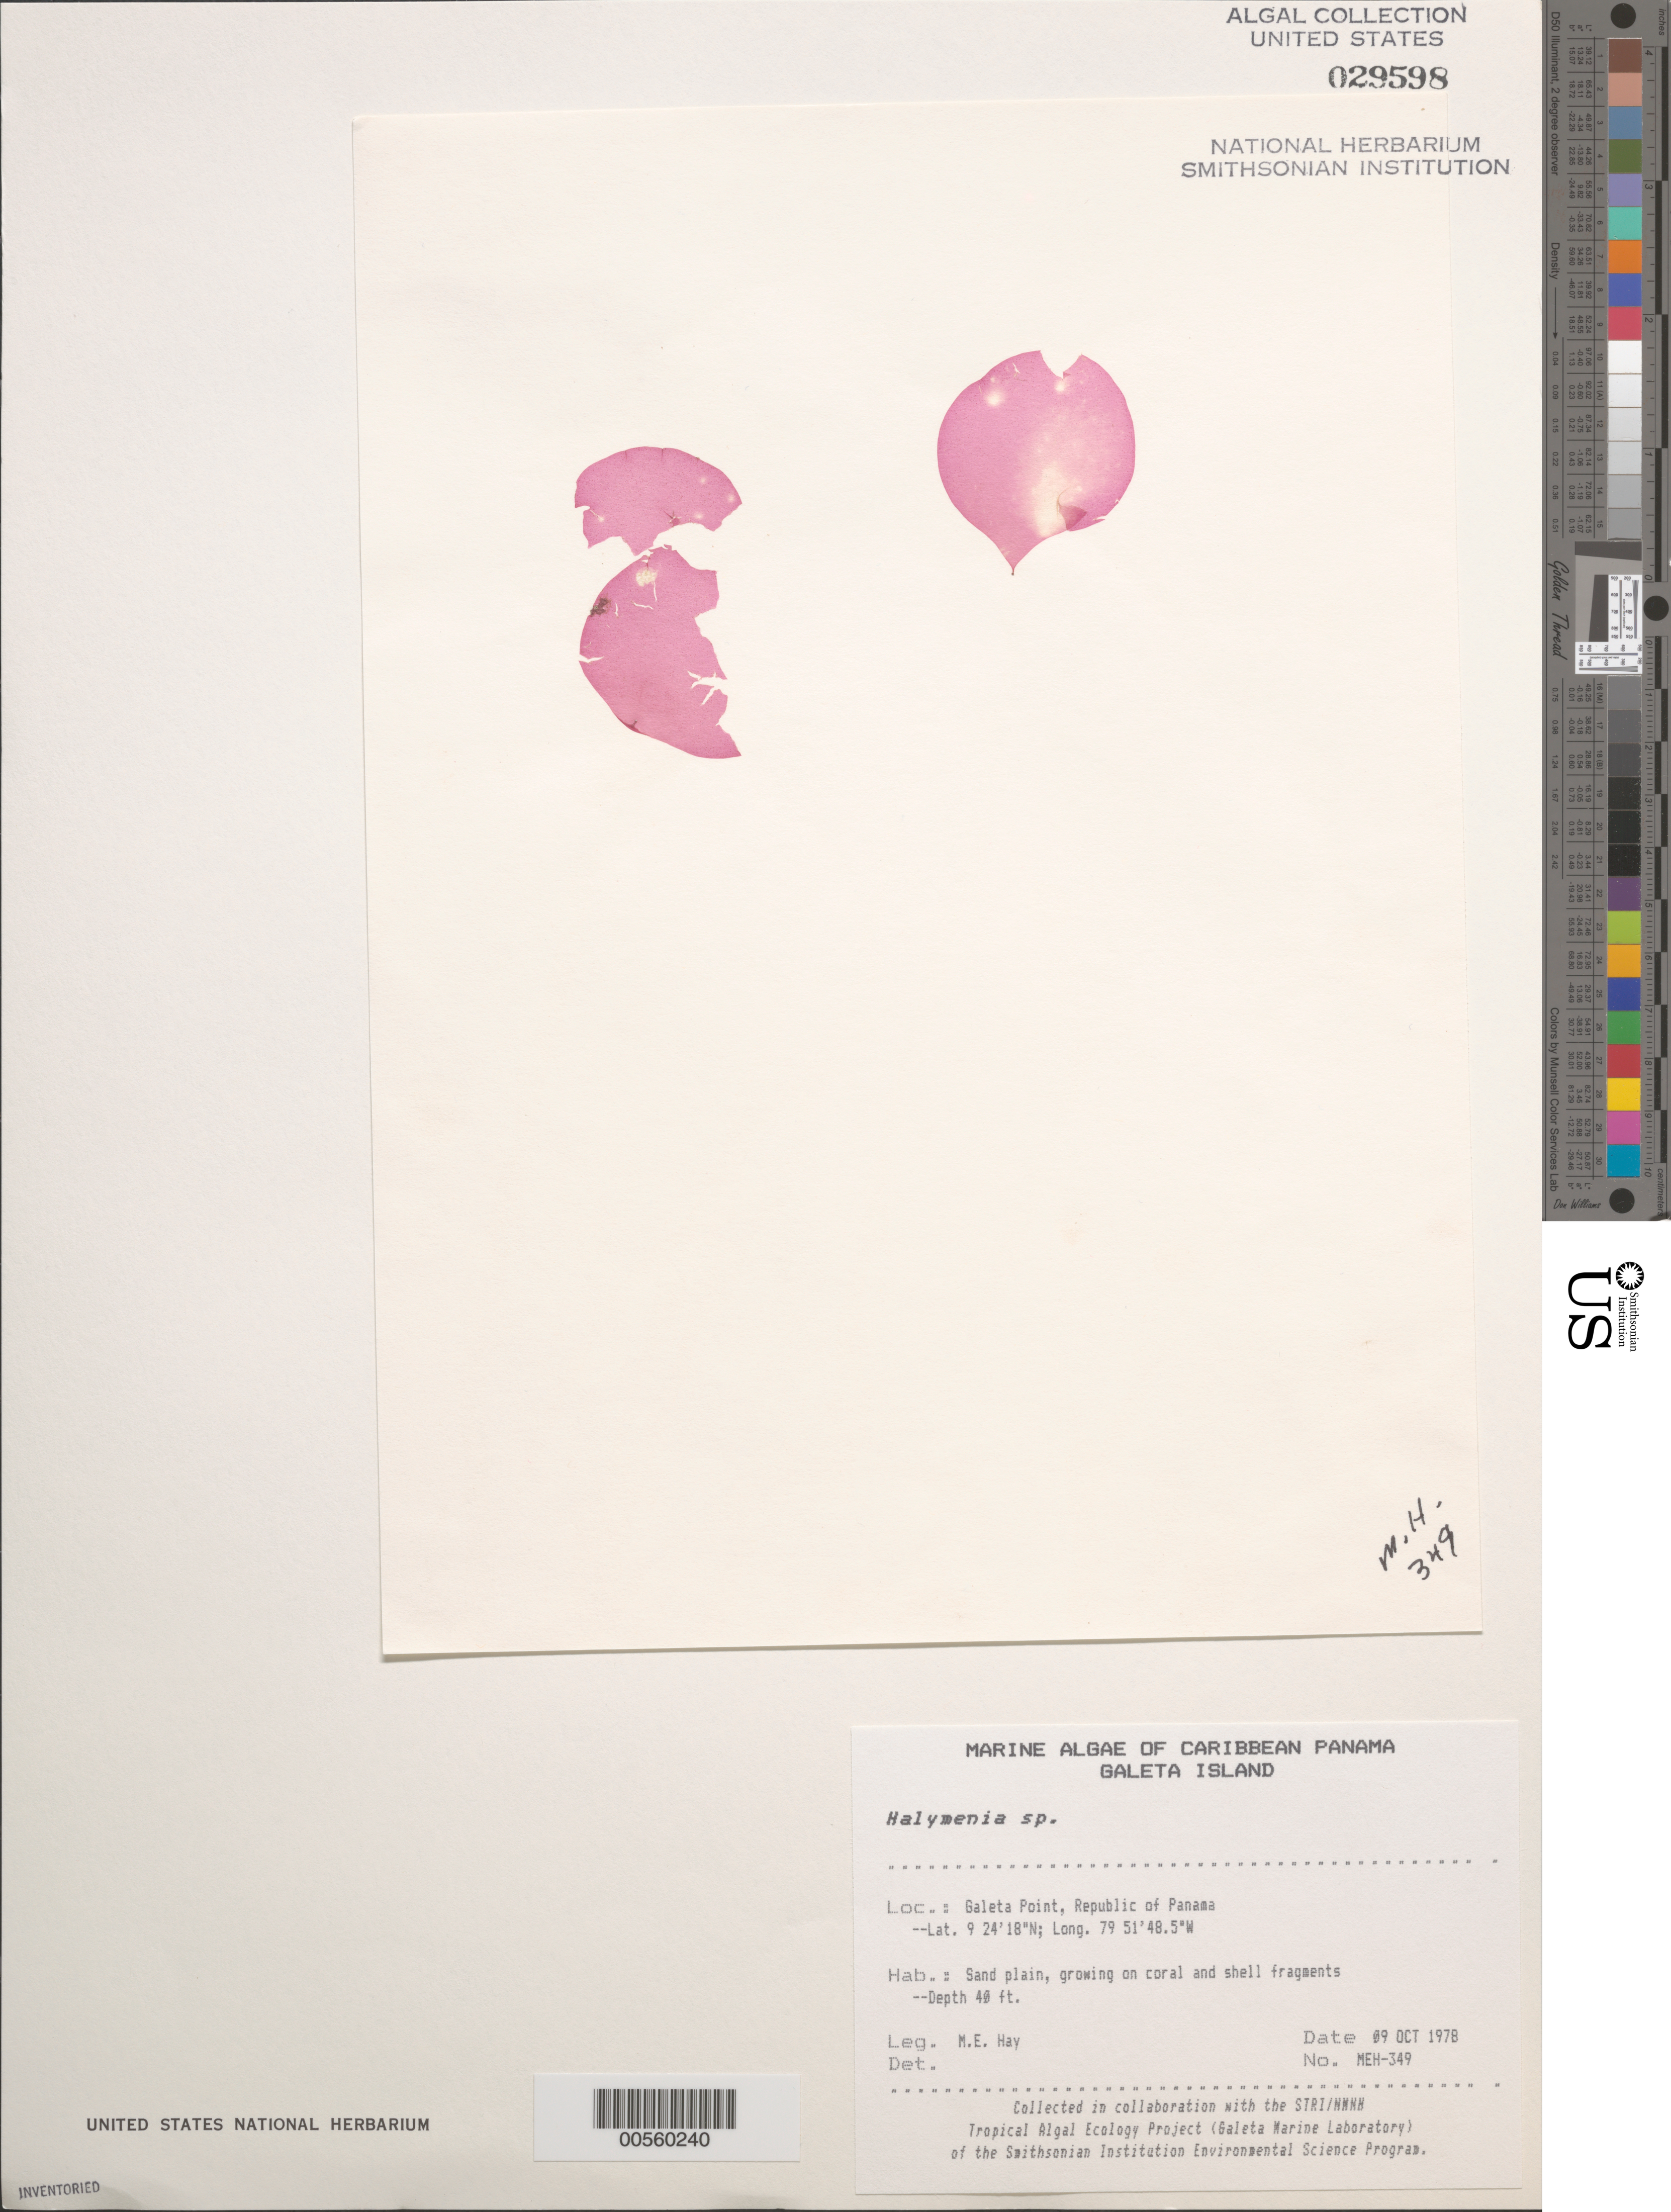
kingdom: Plantae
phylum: Rhodophyta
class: Florideophyceae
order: Halymeniales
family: Halymeniaceae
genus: Halymenia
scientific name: Halymenia sp.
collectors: M. E. Hay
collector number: MEH-349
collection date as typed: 09 Oct 1978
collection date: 1978-10-09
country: Panama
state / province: Colón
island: Galeta Island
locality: Galeta Point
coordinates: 9 24' 18" N, 79 51' 48.5" W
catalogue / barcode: US 29598